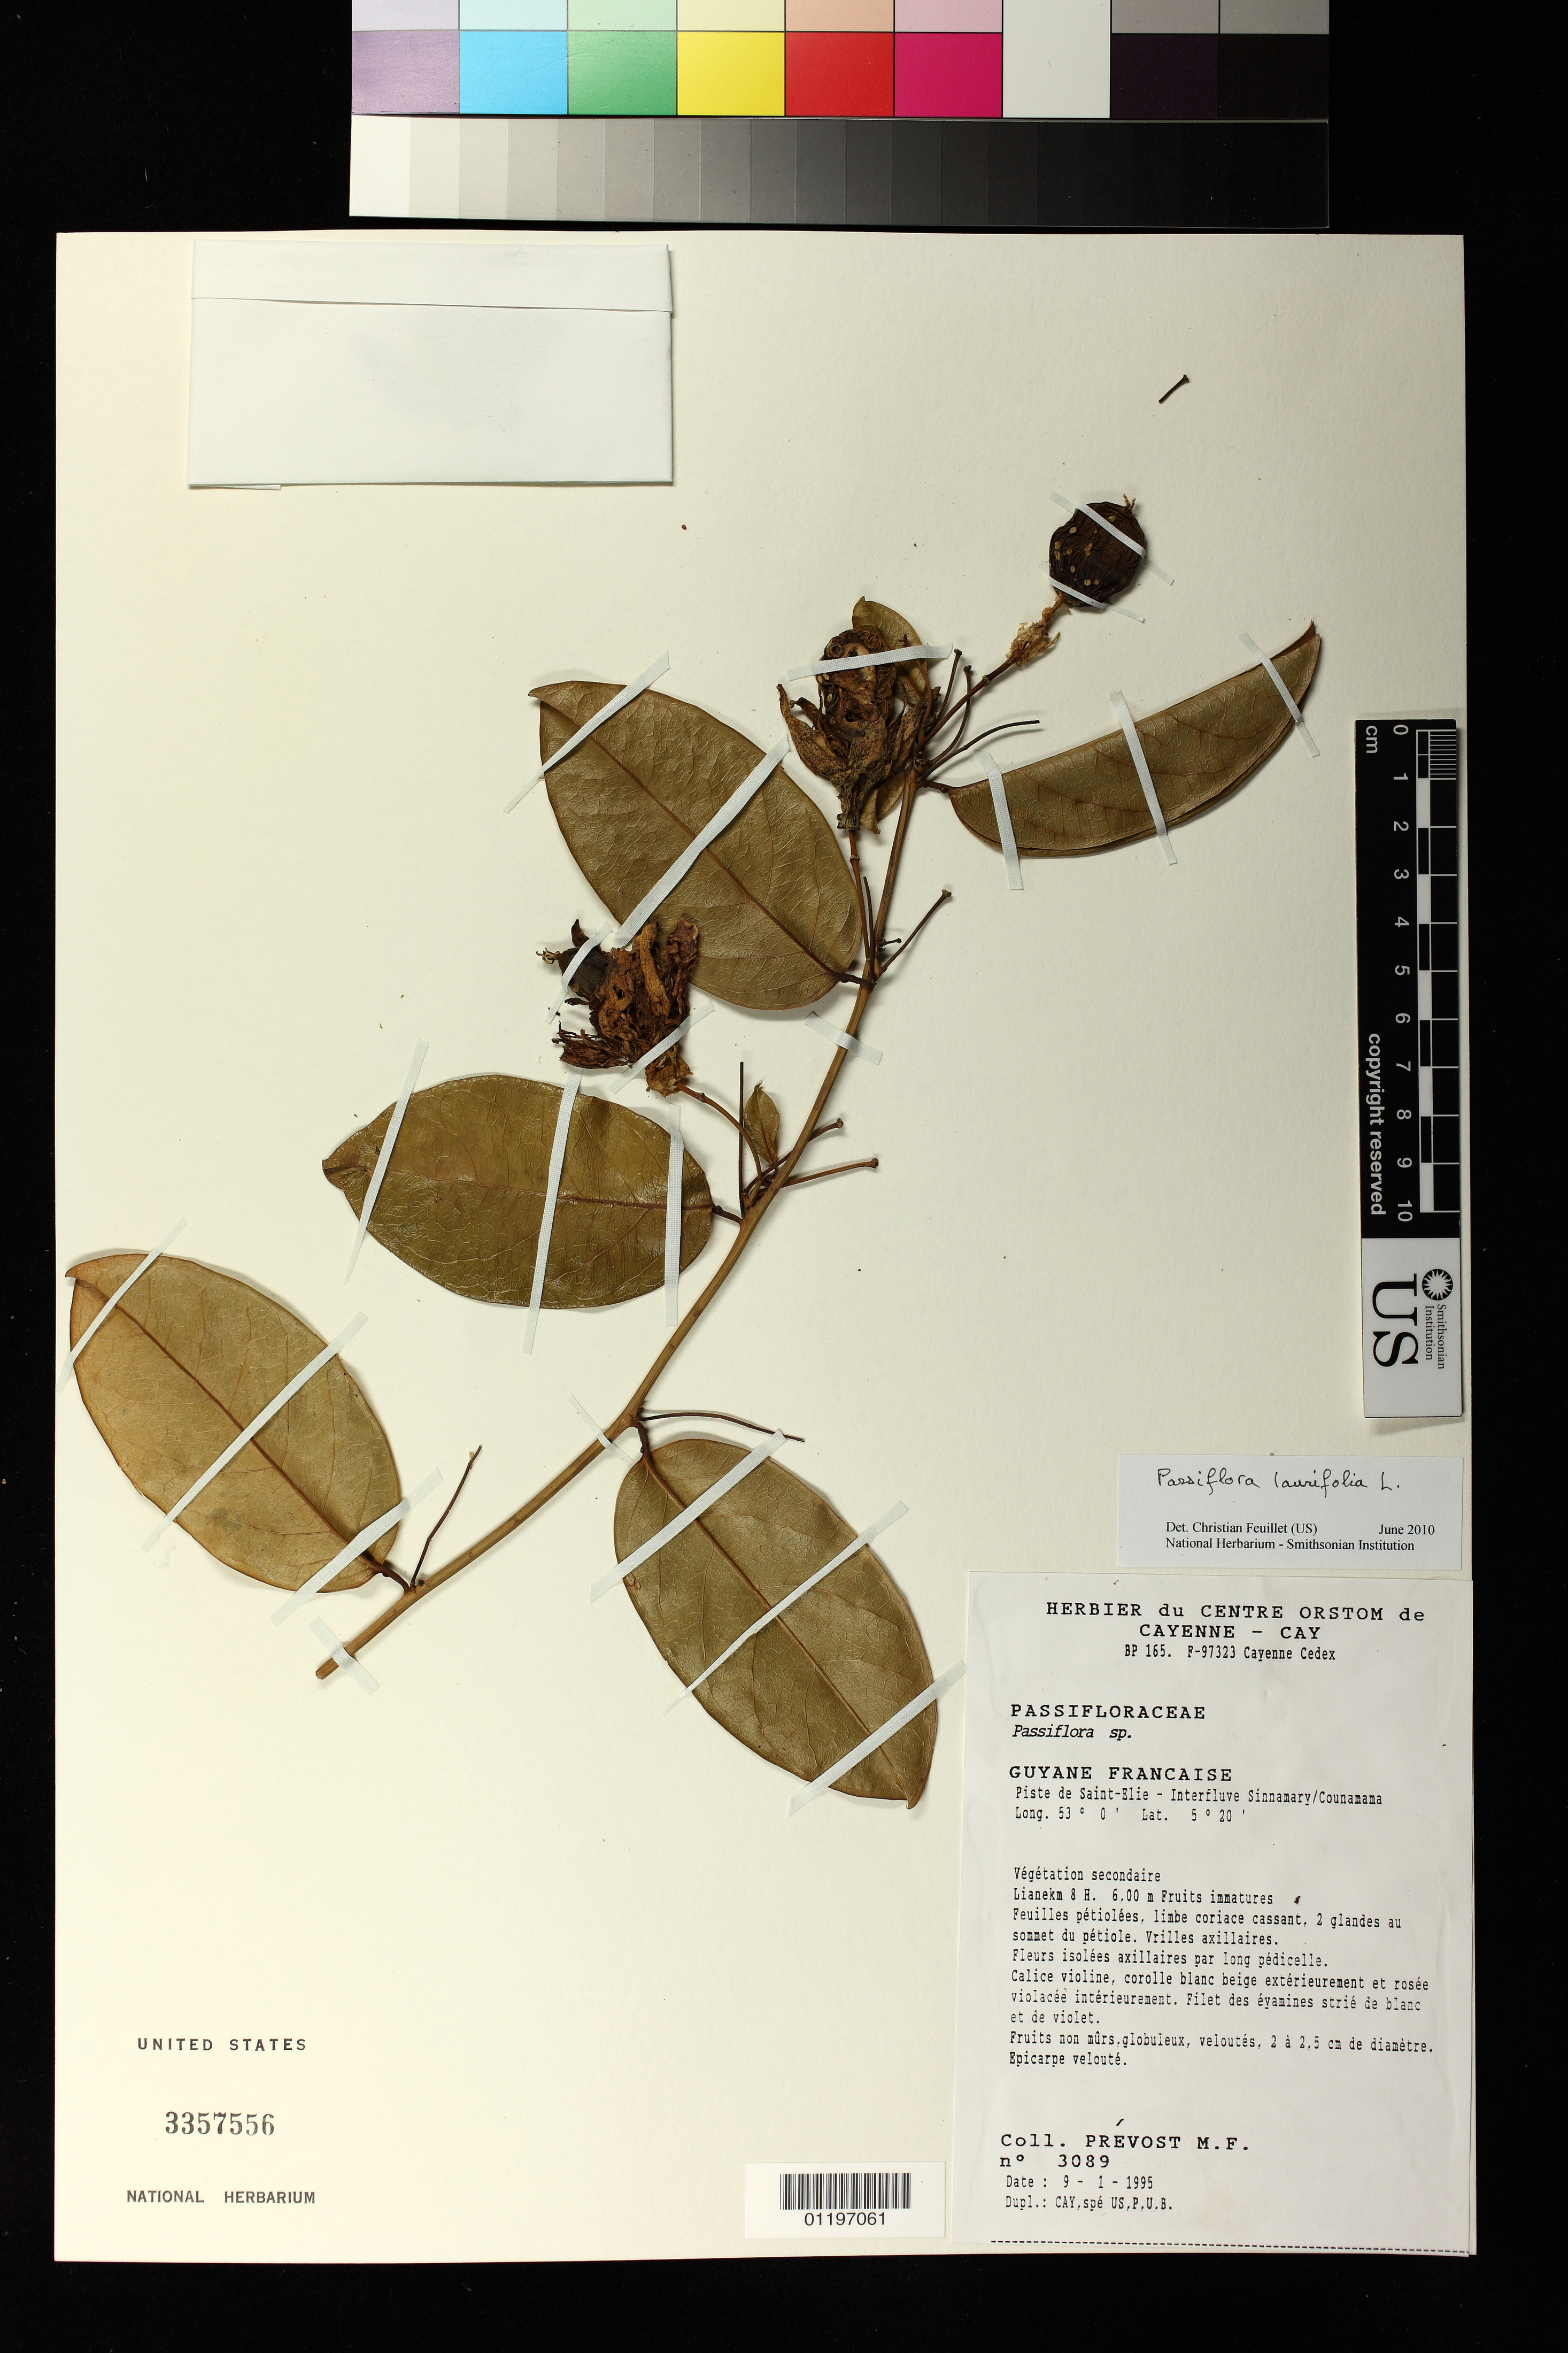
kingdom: Plantae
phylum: Tracheophyta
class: Magnoliopsida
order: Malpighiales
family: Passifloraceae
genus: Passiflora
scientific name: Passiflora laurifolia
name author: L.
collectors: M.-F. Prévost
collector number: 3089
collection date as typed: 01 Sep 1995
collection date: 1995-09-01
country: French Guiana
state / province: Cayenne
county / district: Saint-Élie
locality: Piste de Sainte-Elie. Interfluve Sinnamary/Counamama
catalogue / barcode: US 3357556